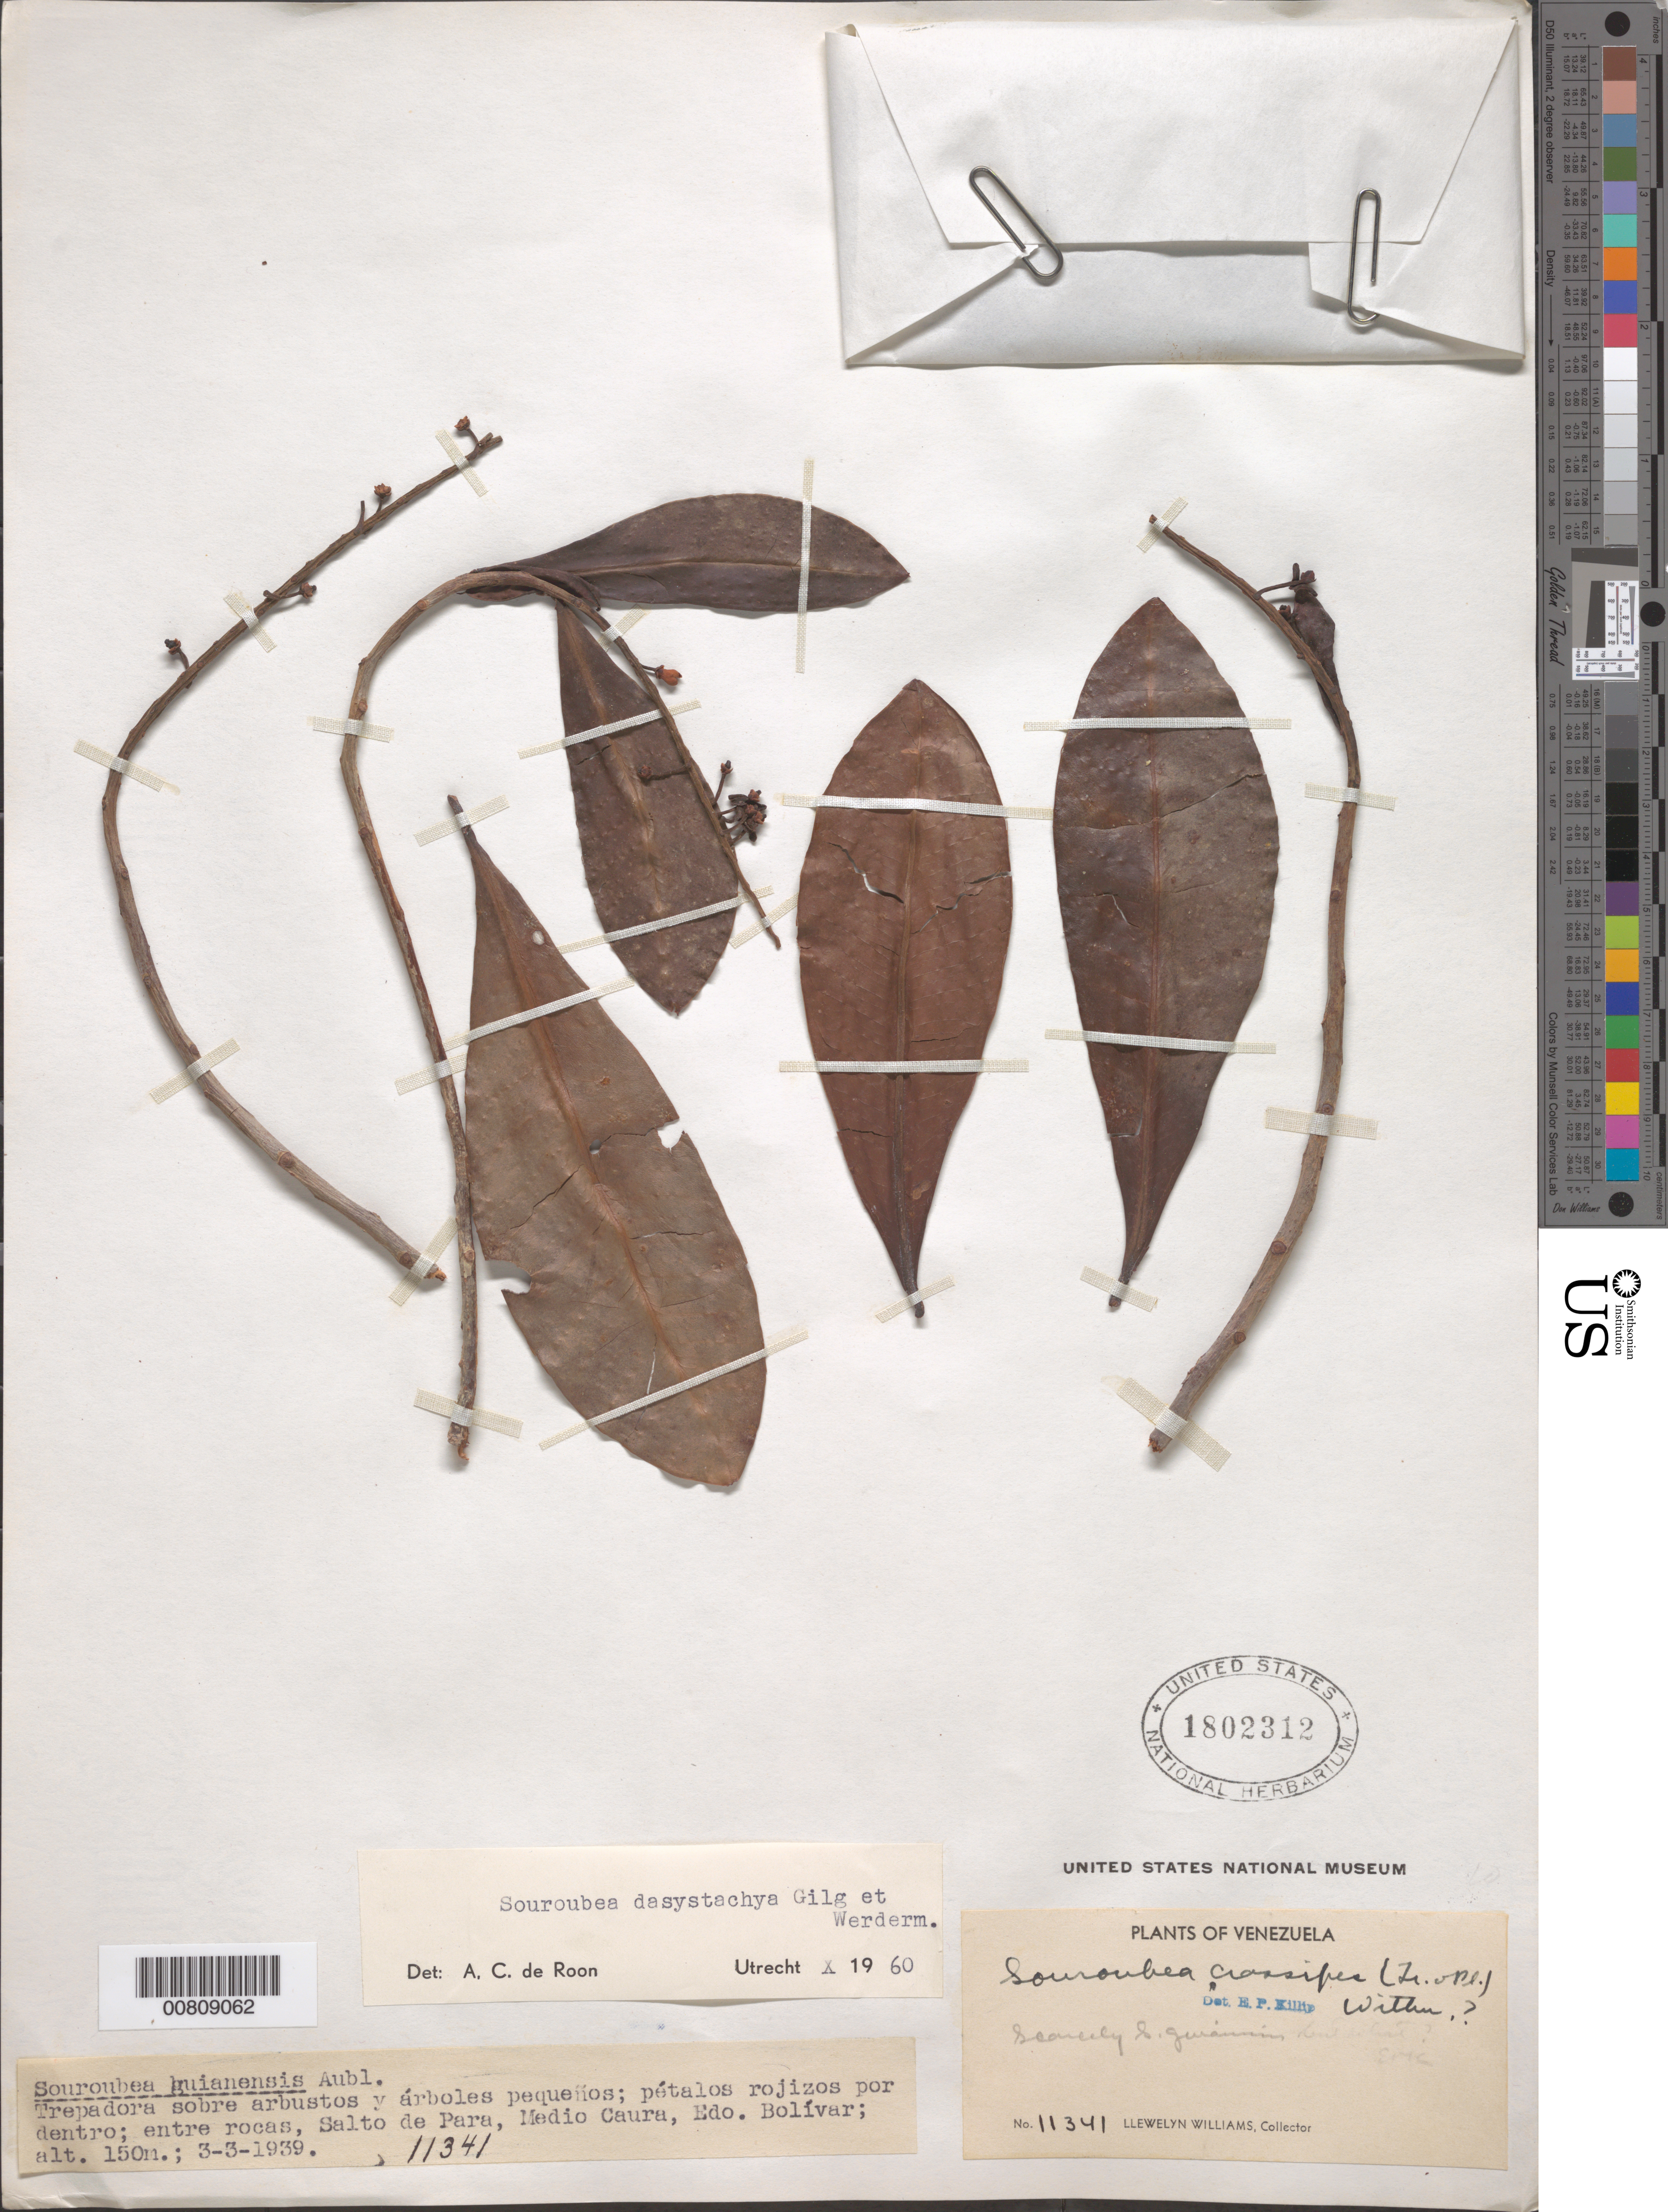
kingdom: Plantae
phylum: Tracheophyta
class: Magnoliopsida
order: Ericales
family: Marcgraviaceae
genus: Souroubea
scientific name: Souroubea dasystachya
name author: Gilg & Werderm.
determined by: de Roon, A. C.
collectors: Ll. Williams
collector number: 11341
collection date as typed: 3-Mar-39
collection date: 1939-03-03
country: Venezuela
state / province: Bolívar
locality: Salto de Para, Medio Caura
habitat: Sobre arbustos y arboles pequenos, enter rocas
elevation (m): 150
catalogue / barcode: US 1802312